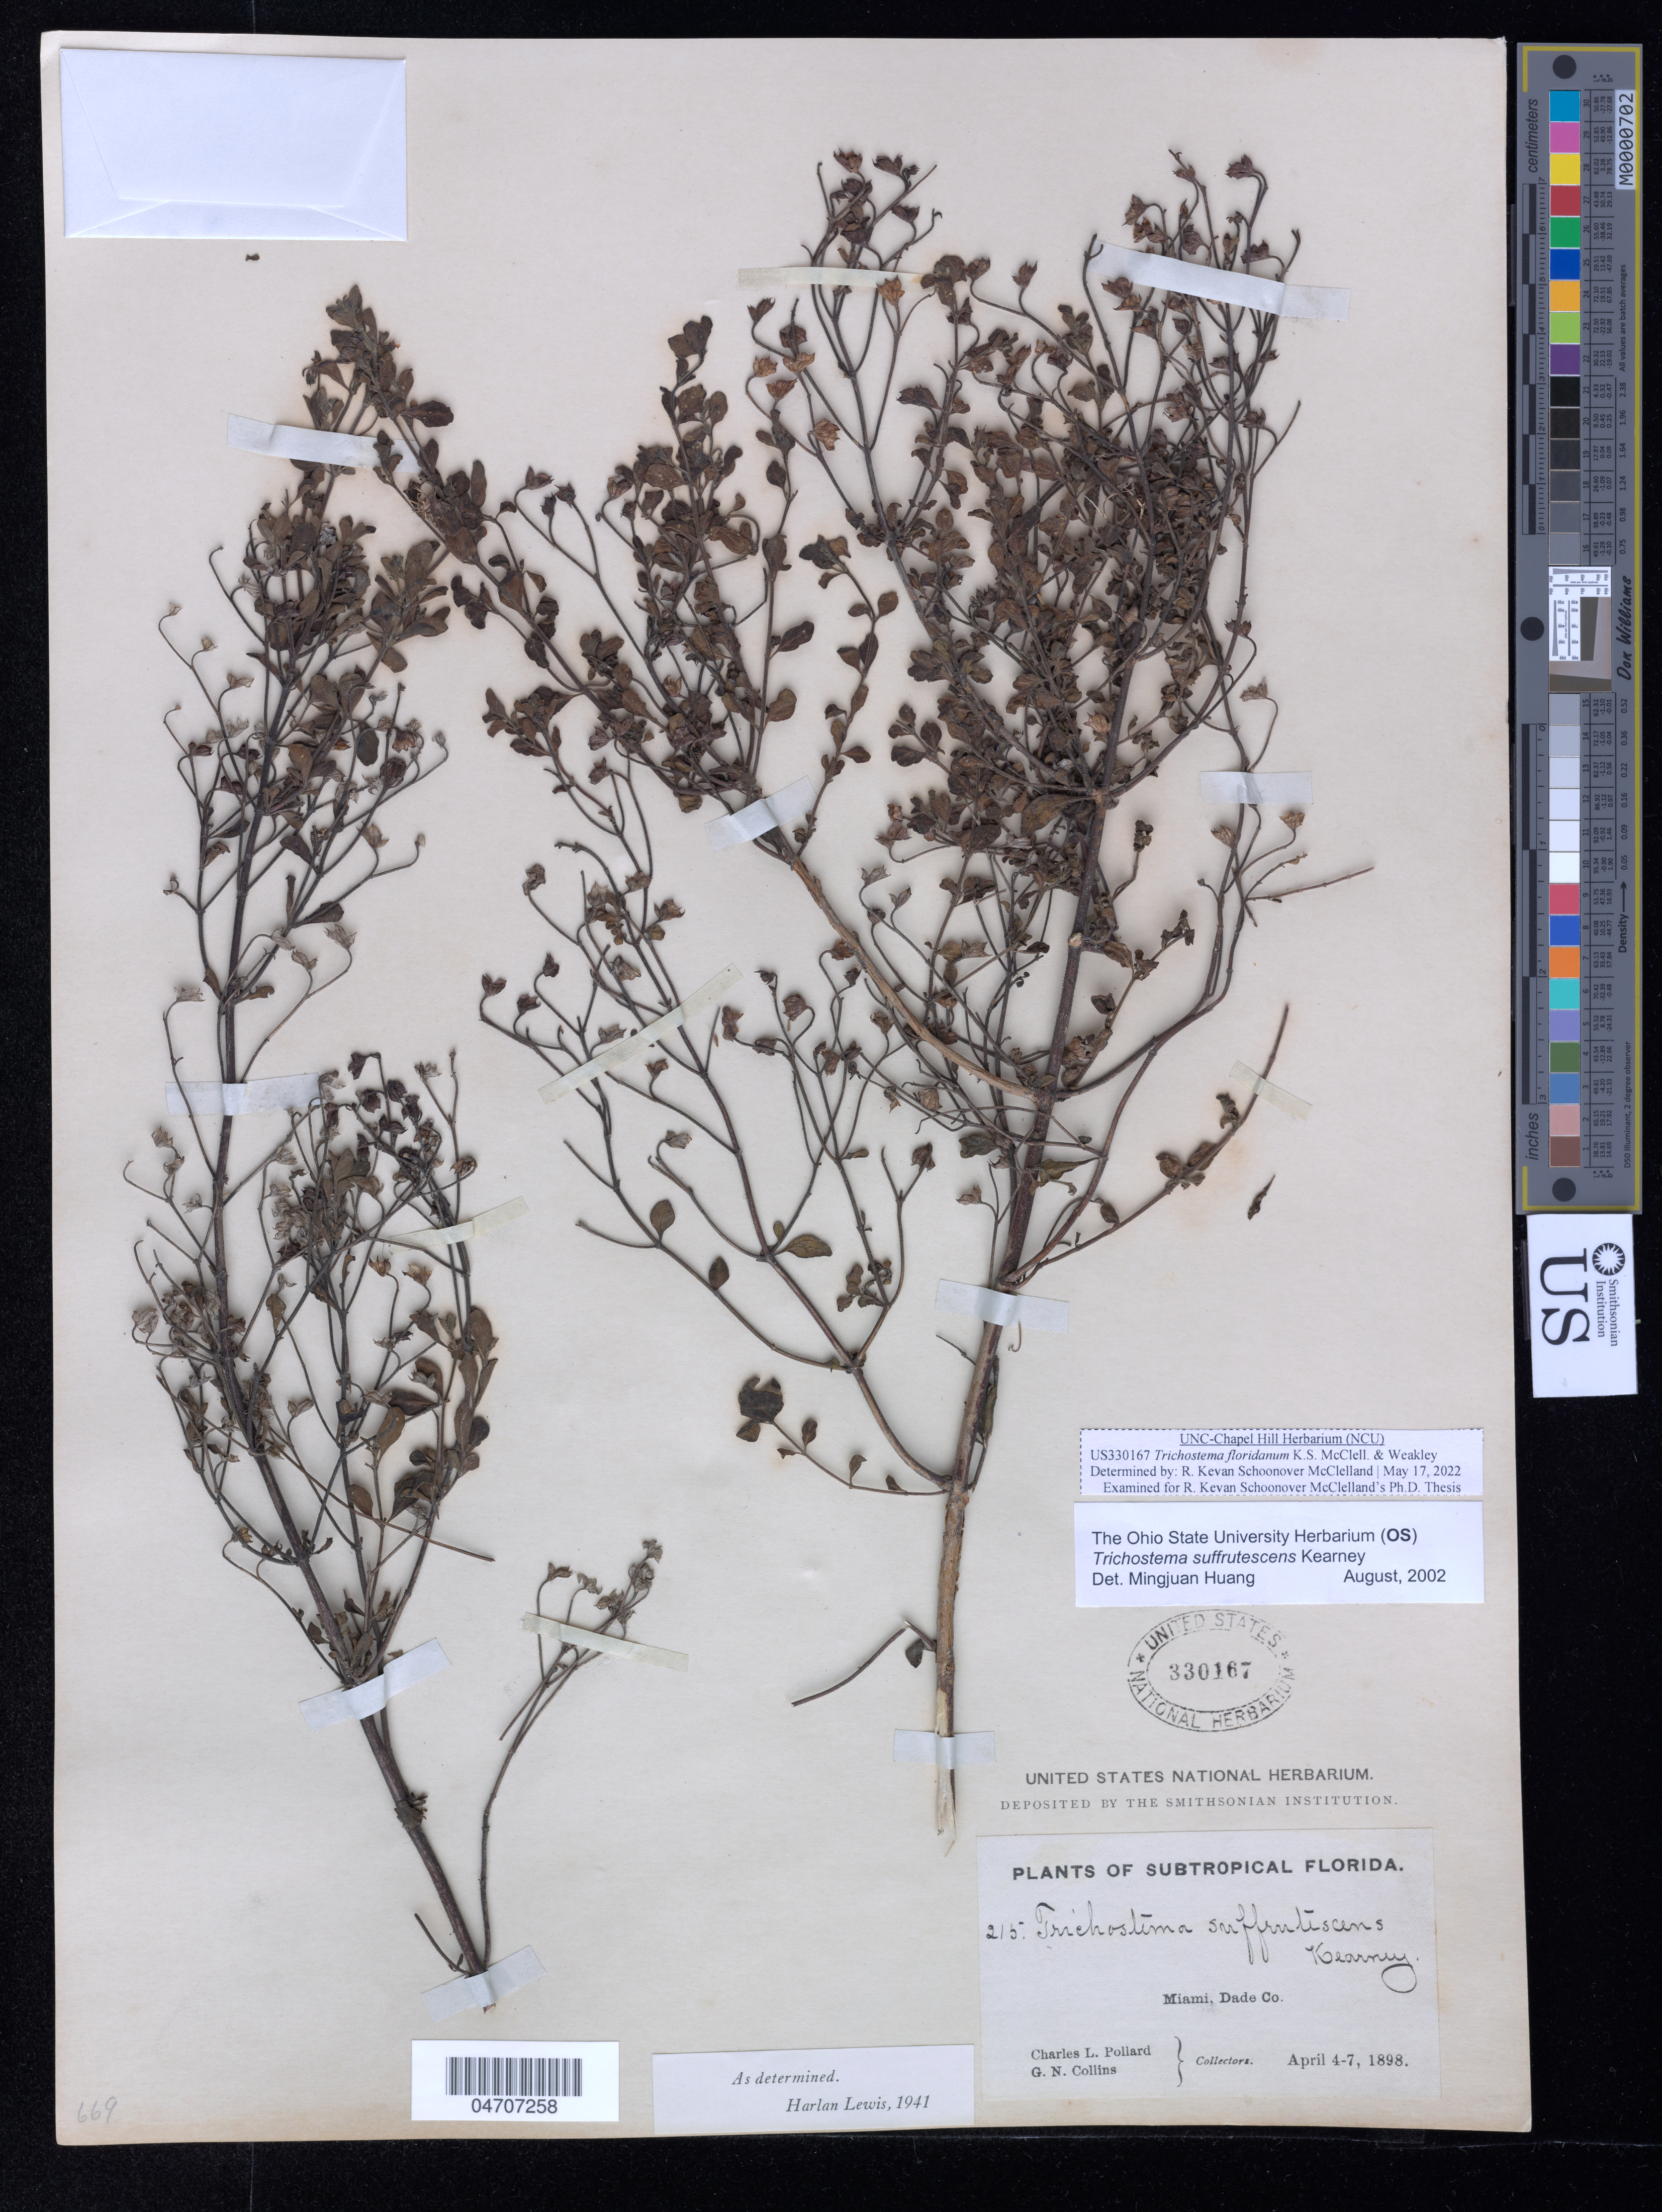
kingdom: Plantae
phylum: Tracheophyta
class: Magnoliopsida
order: Lamiales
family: Lamiaceae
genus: Trichostema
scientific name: Trichostema floridanum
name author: K. S. McClell. & Weakley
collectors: C. L. Pollard & G. Collins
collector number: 215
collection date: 1898-04-04/1898-04-07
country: United States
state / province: Florida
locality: Subtropical Florida. Miami, Dade Co.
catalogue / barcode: US 330167